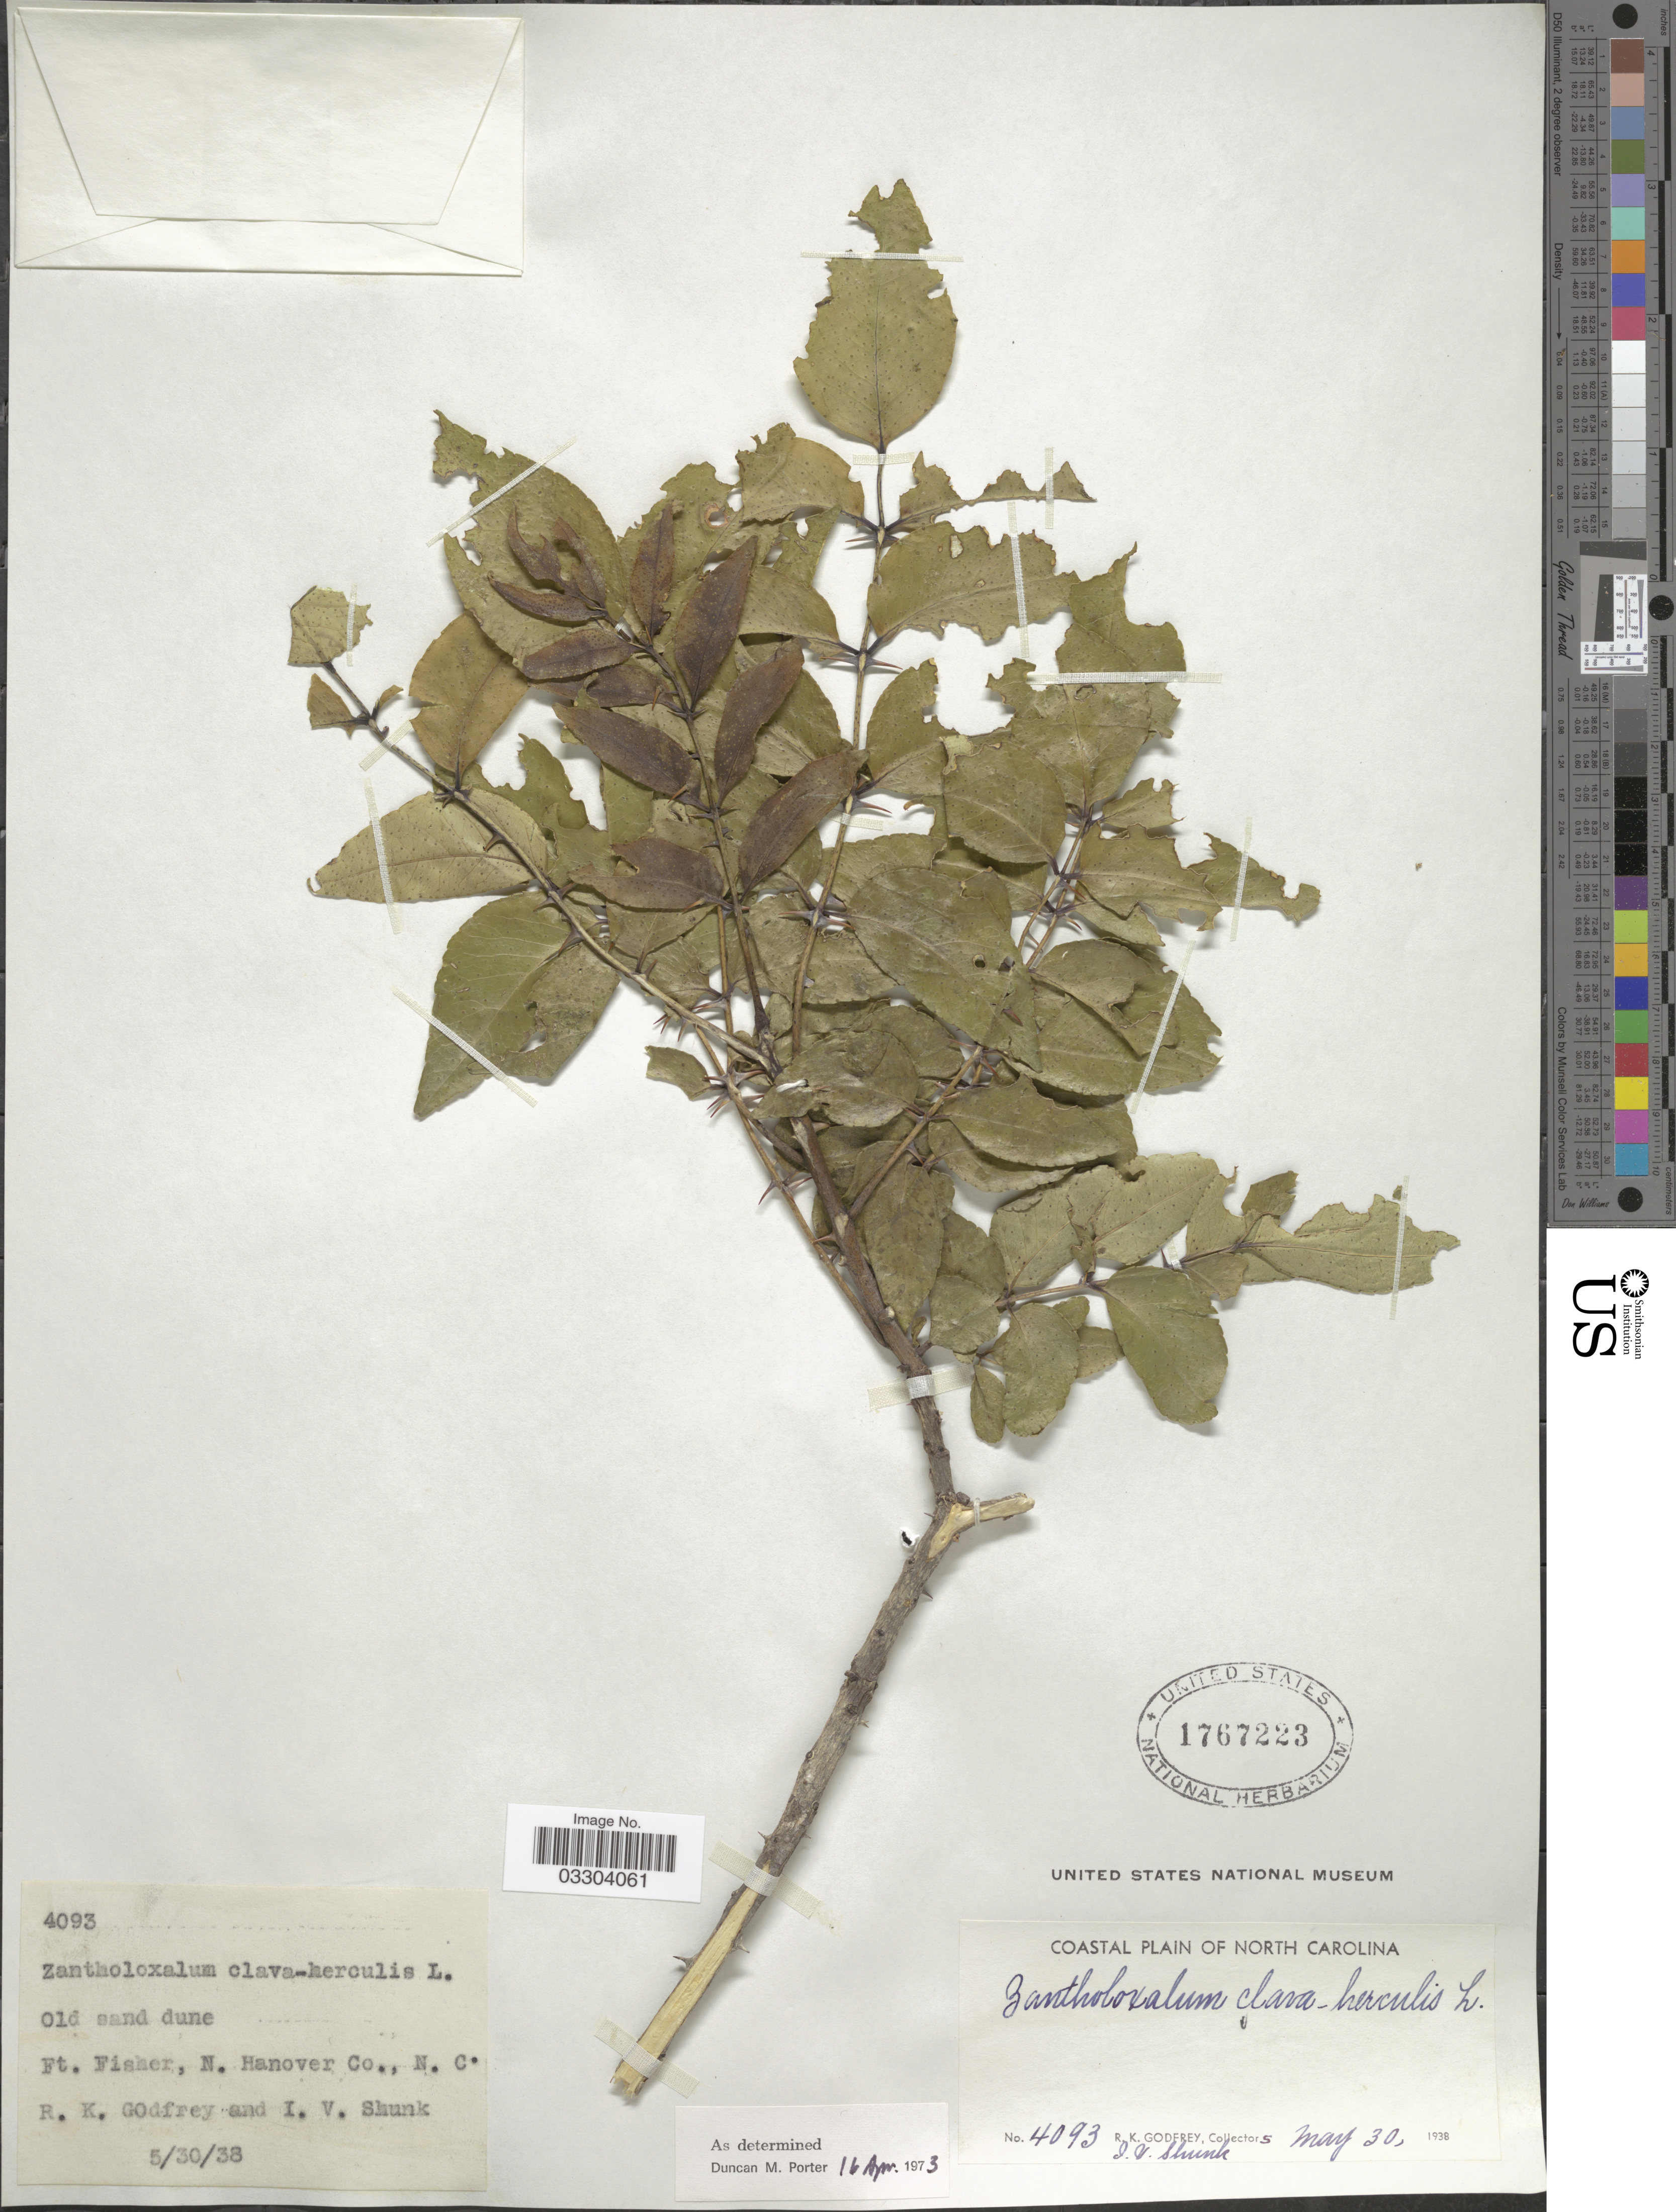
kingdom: Plantae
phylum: Tracheophyta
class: Magnoliopsida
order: Sapindales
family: Rutaceae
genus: Zanthoxylum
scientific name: Zanthoxylum clava-herculis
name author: L.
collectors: R. K. Godfrey & I. Shunk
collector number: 4093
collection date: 1938-05-30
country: United States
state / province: North Carolina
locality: Coastal Plain of North Carolina. Ft. Fisher, N. Hanover Co.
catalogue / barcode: US 1767223